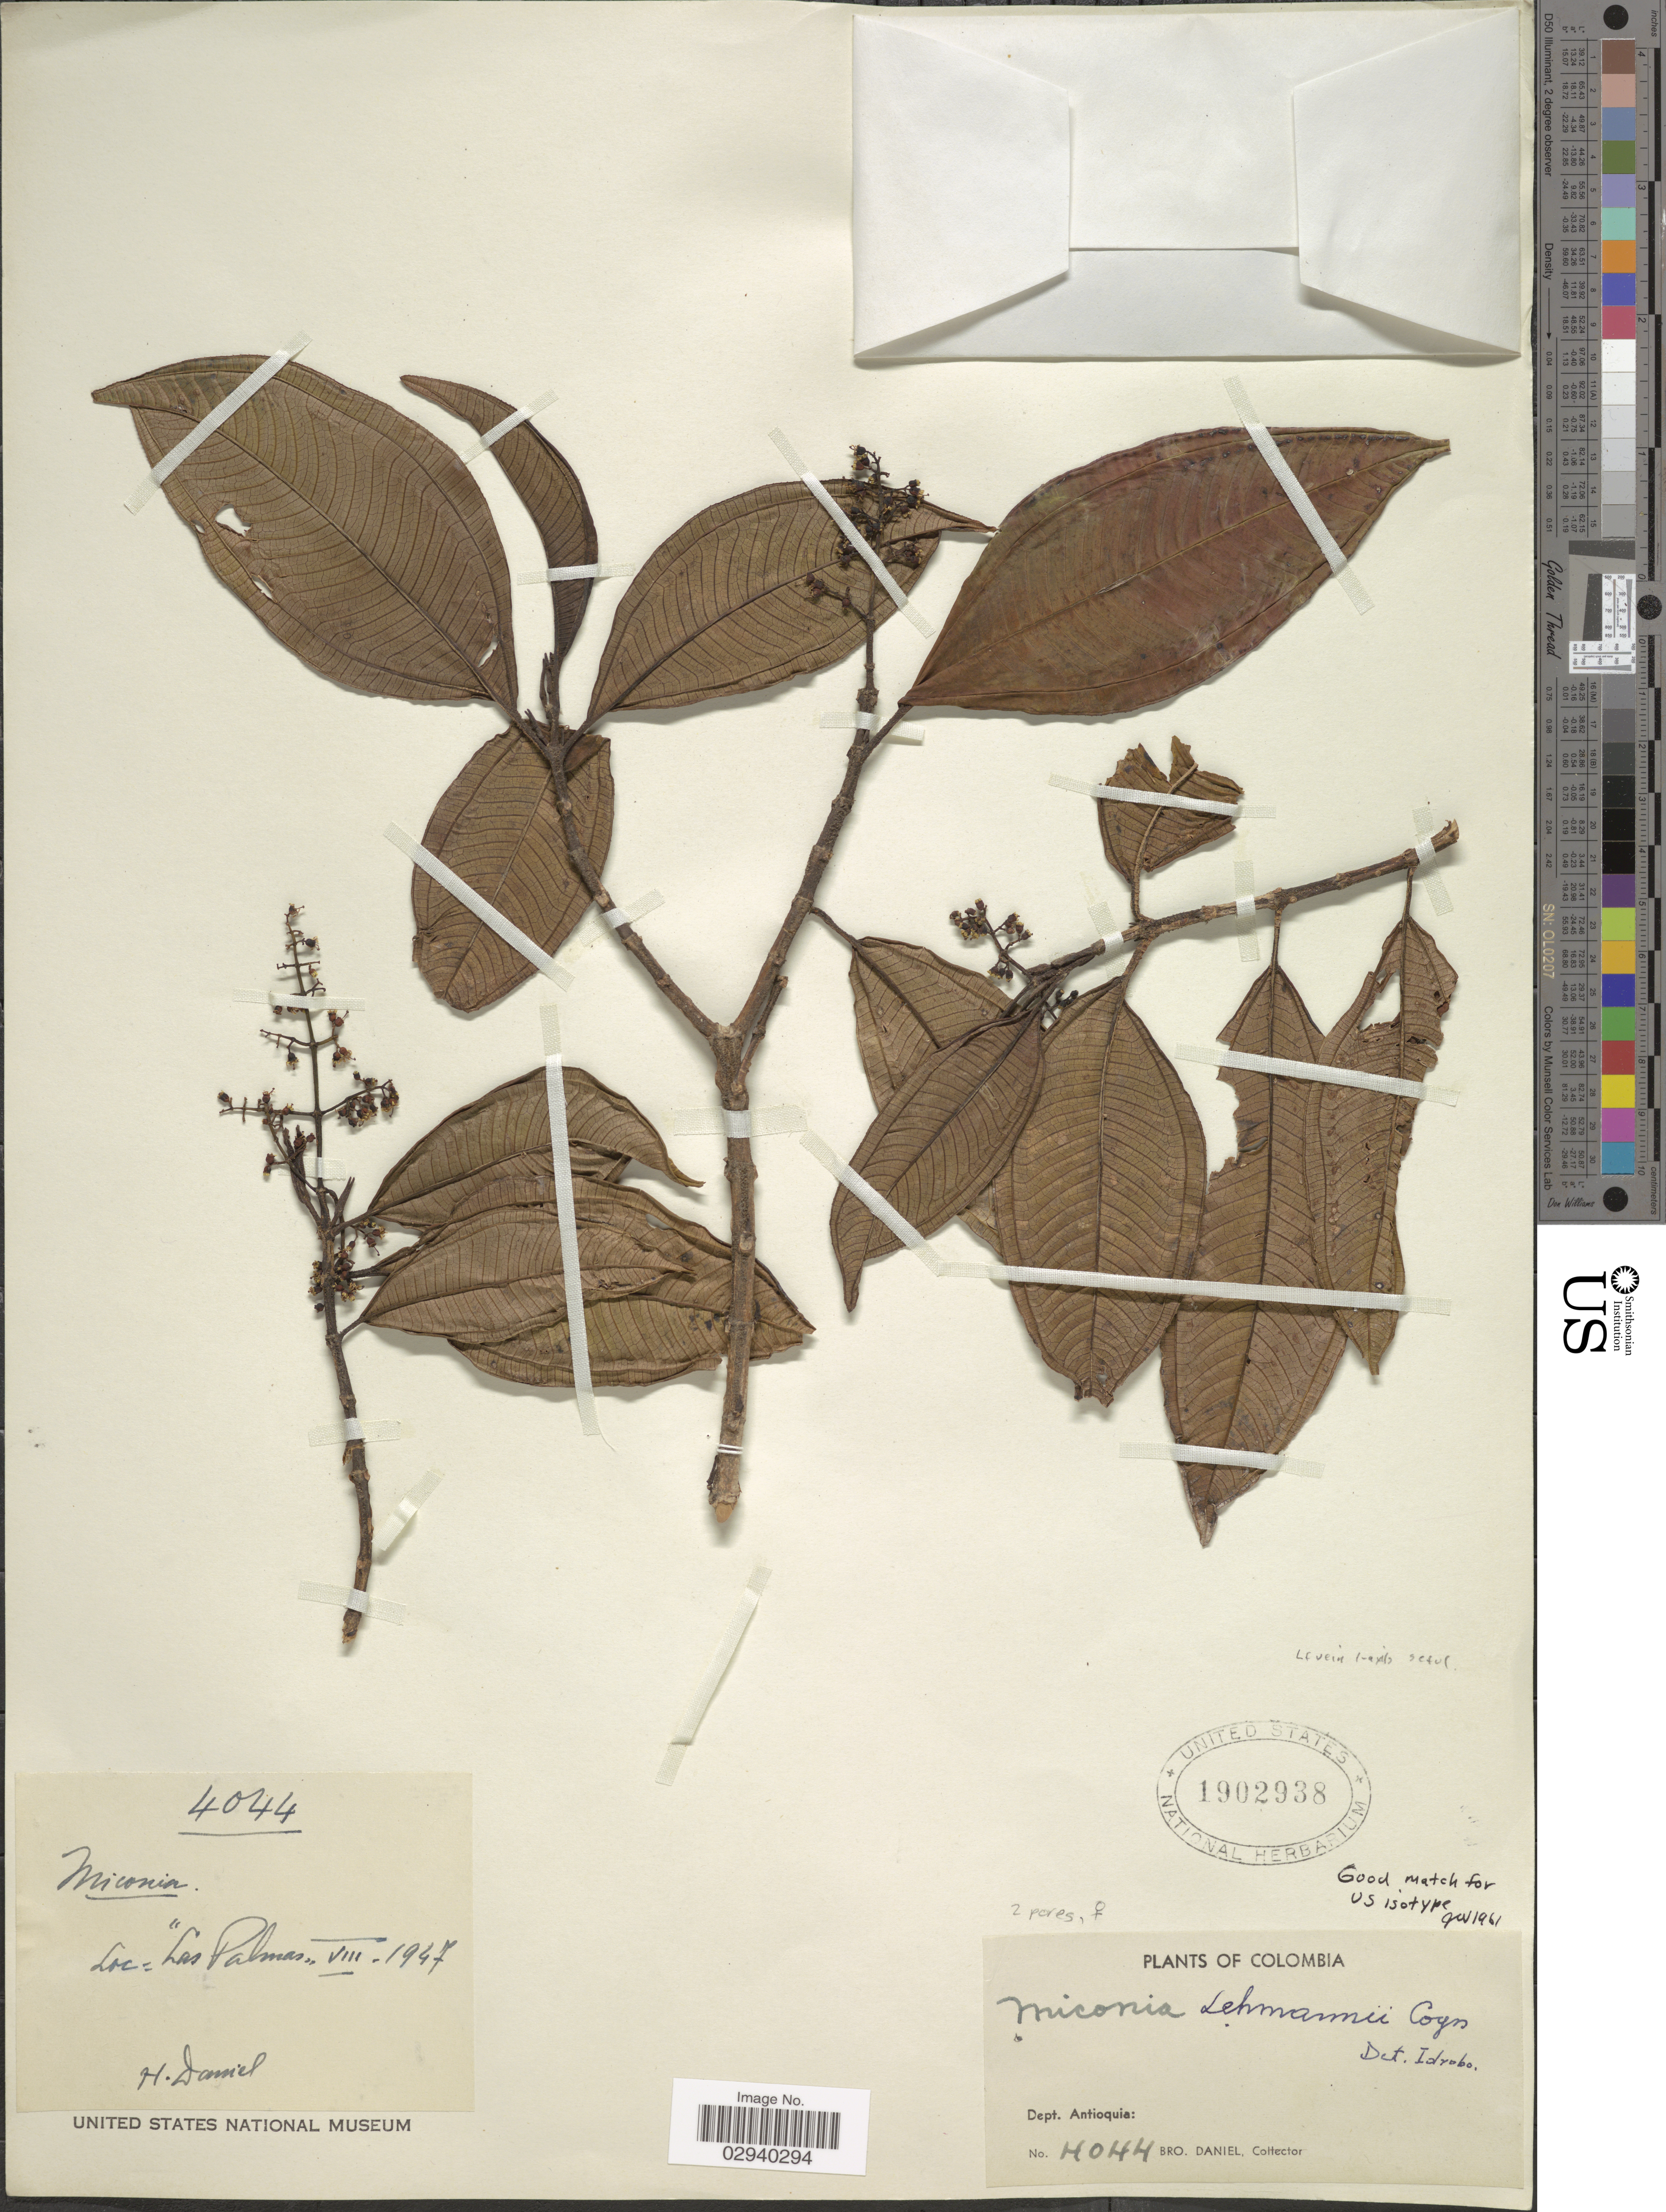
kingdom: Plantae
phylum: Tracheophyta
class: Magnoliopsida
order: Myrtales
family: Melastomataceae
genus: Miconia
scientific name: Miconia lehmannii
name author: Cogn.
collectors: Bro. Daniel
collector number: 4044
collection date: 1947-08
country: Colombia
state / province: Antioquia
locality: Dept. Antioquia. "Las Palmas".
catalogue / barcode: US 1902938